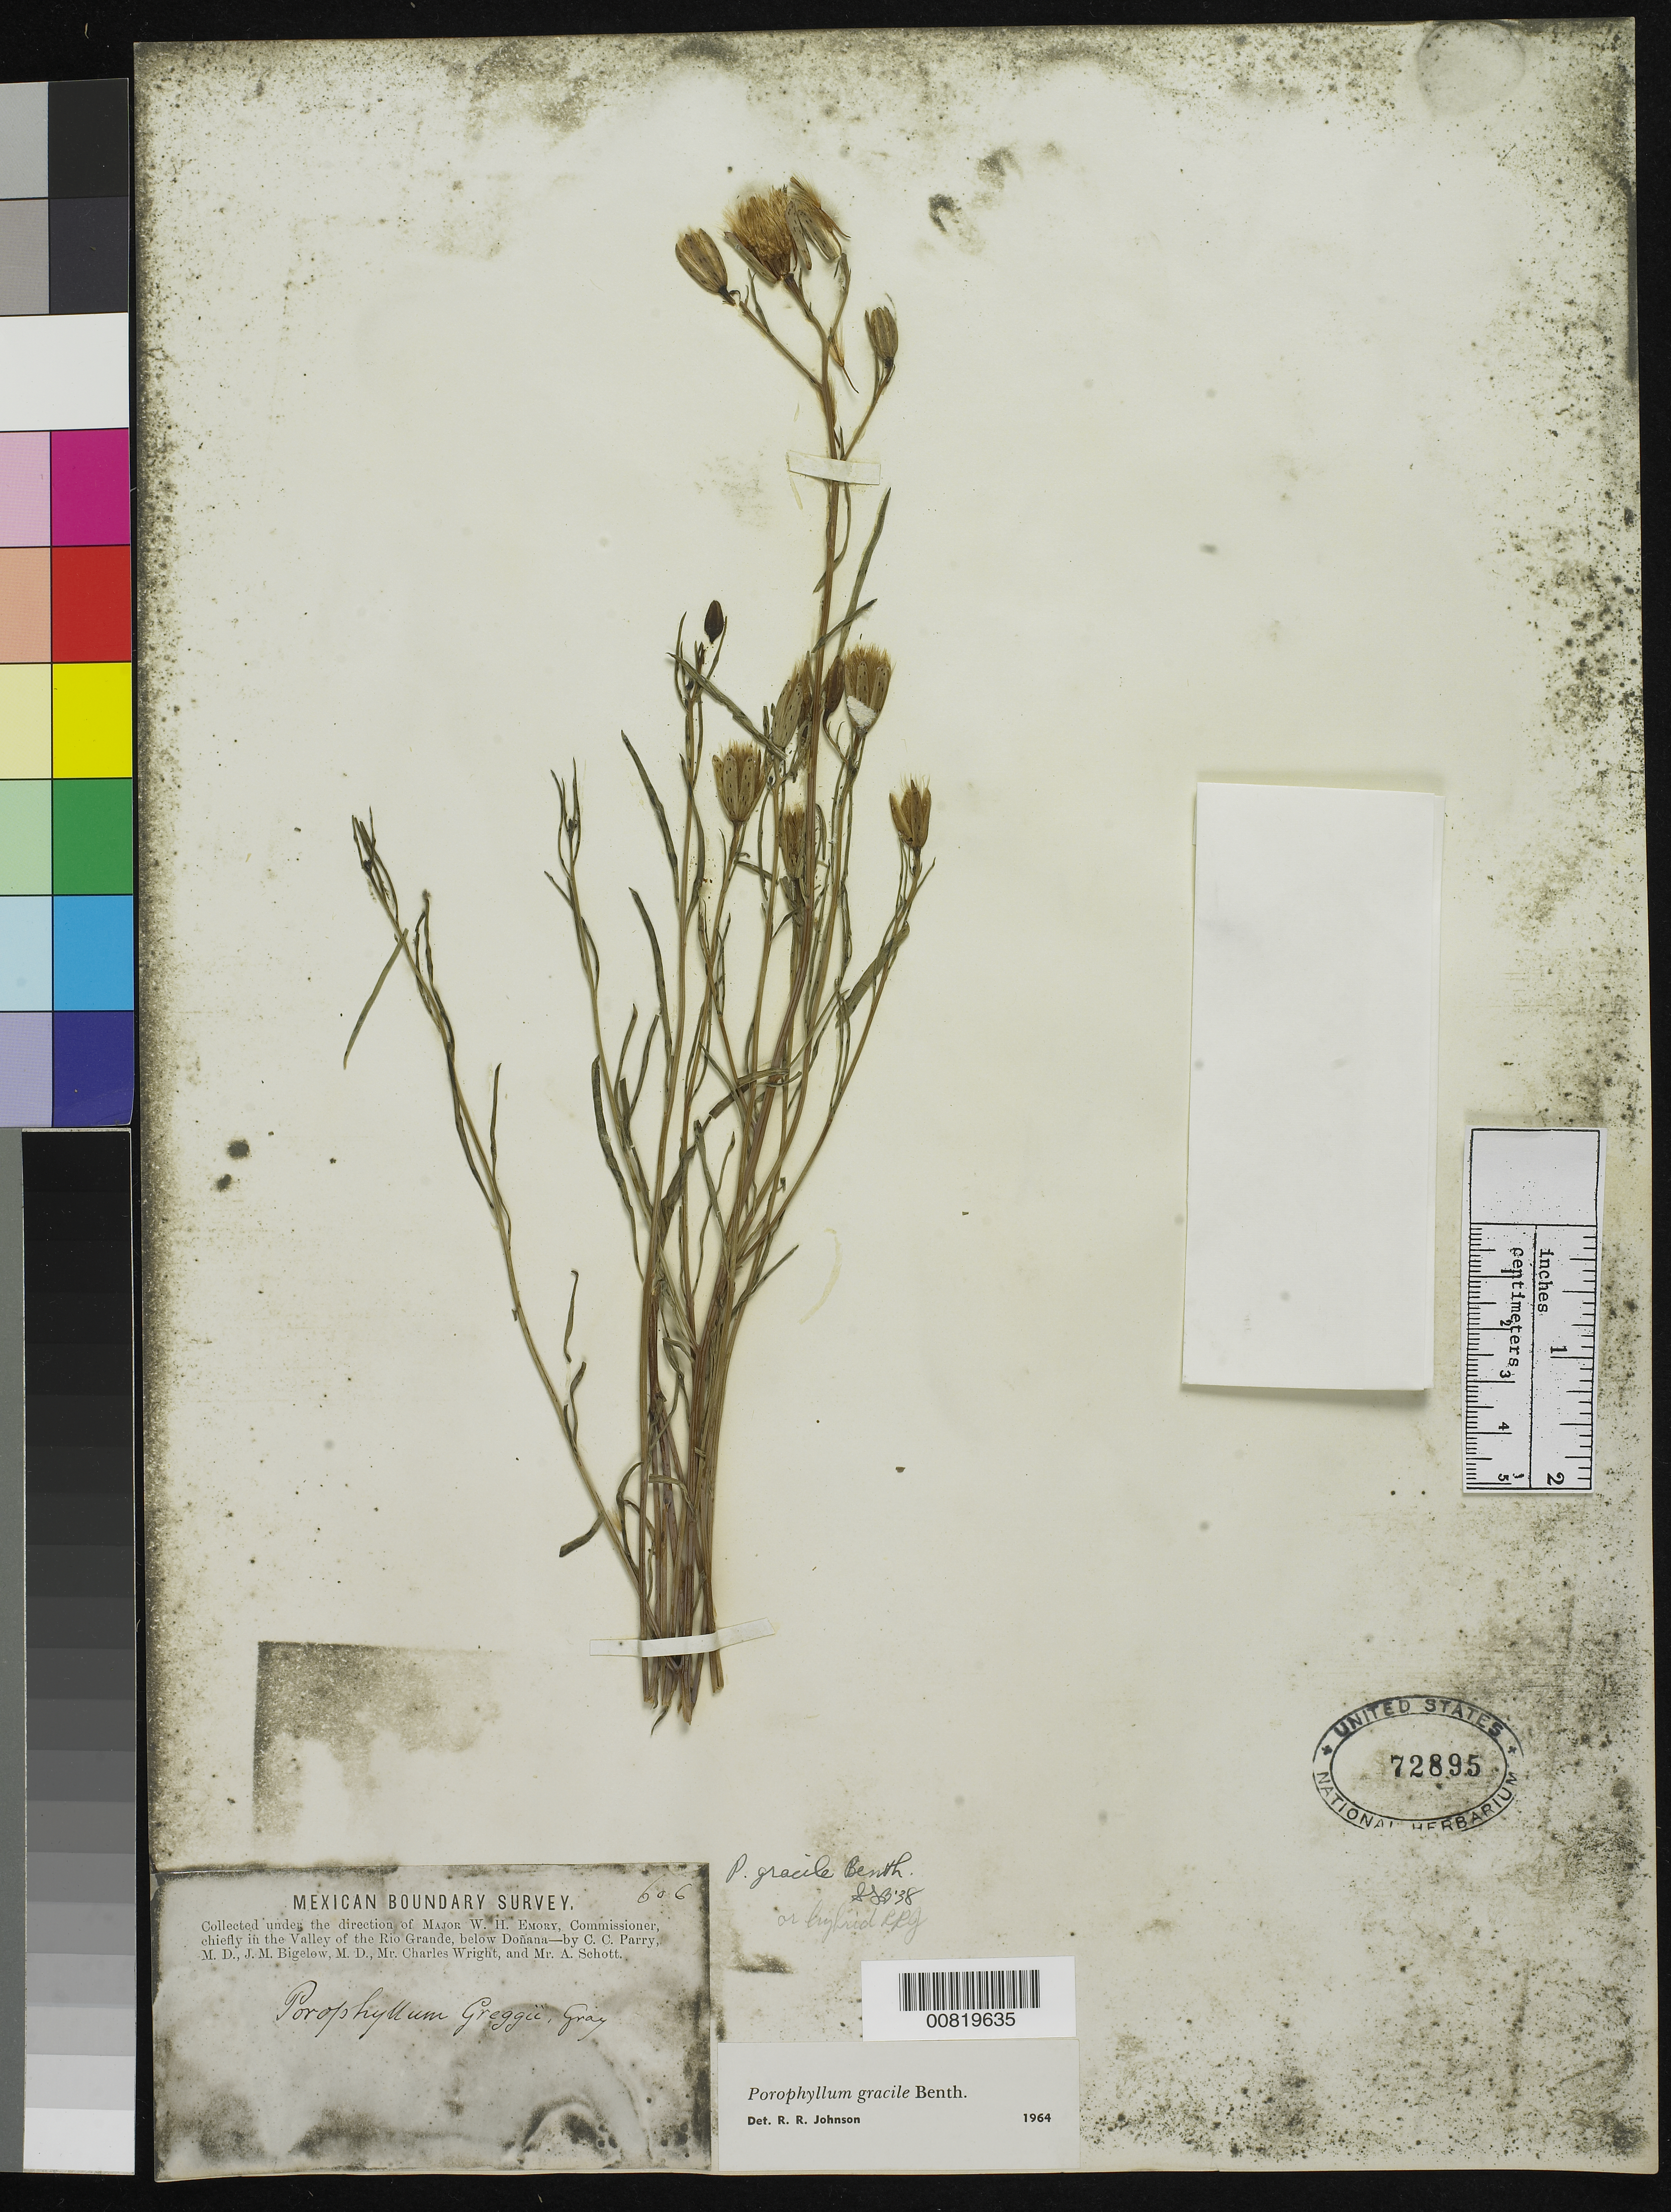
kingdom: Plantae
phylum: Tracheophyta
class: Magnoliopsida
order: Asterales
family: Asteraceae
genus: Porophyllum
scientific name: Porophyllum gracile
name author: Benth.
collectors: C. C. Parry, J. M. Bigelow, C. Wright & A. C. V. Schott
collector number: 606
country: United States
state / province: New Mexico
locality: Valley of the Rio Grande, below Doñana, New Mexico.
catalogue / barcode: US 72895